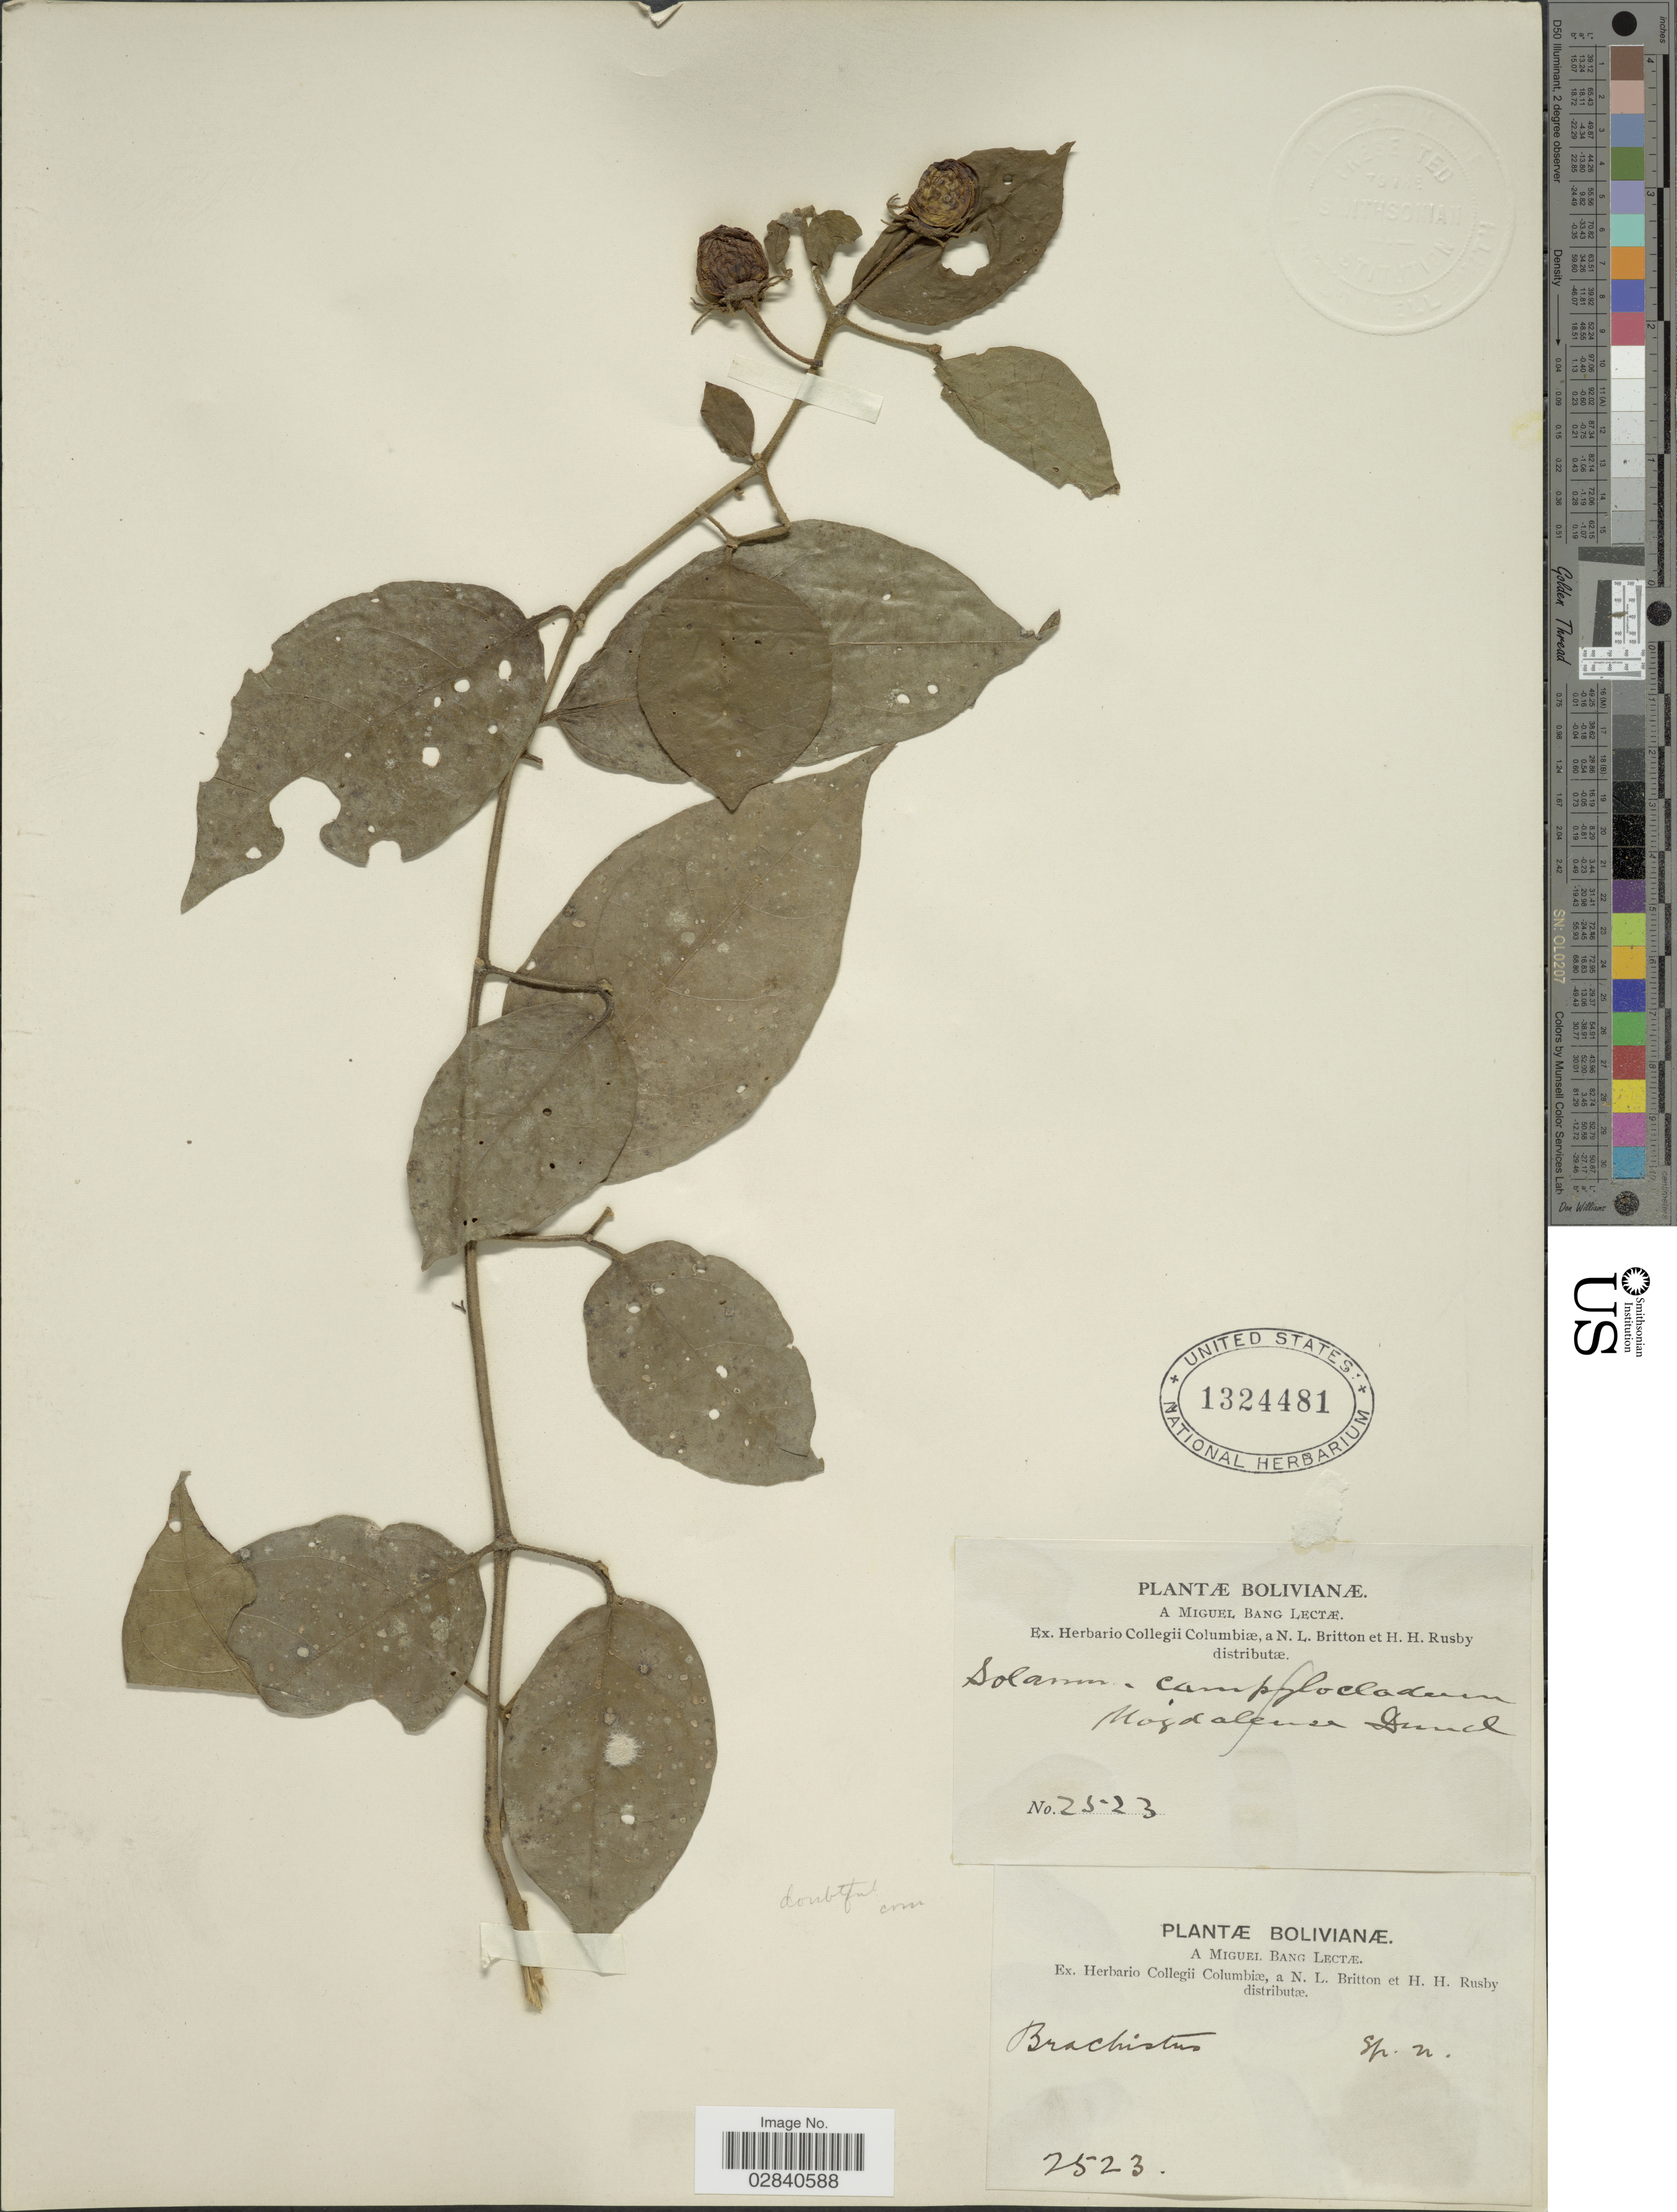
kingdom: Plantae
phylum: Tracheophyta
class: Magnoliopsida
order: Solanales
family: Solanaceae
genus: Lycianthes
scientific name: Lycianthes sp.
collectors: M. Bang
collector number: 2523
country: Bolivia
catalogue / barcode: US 1324481